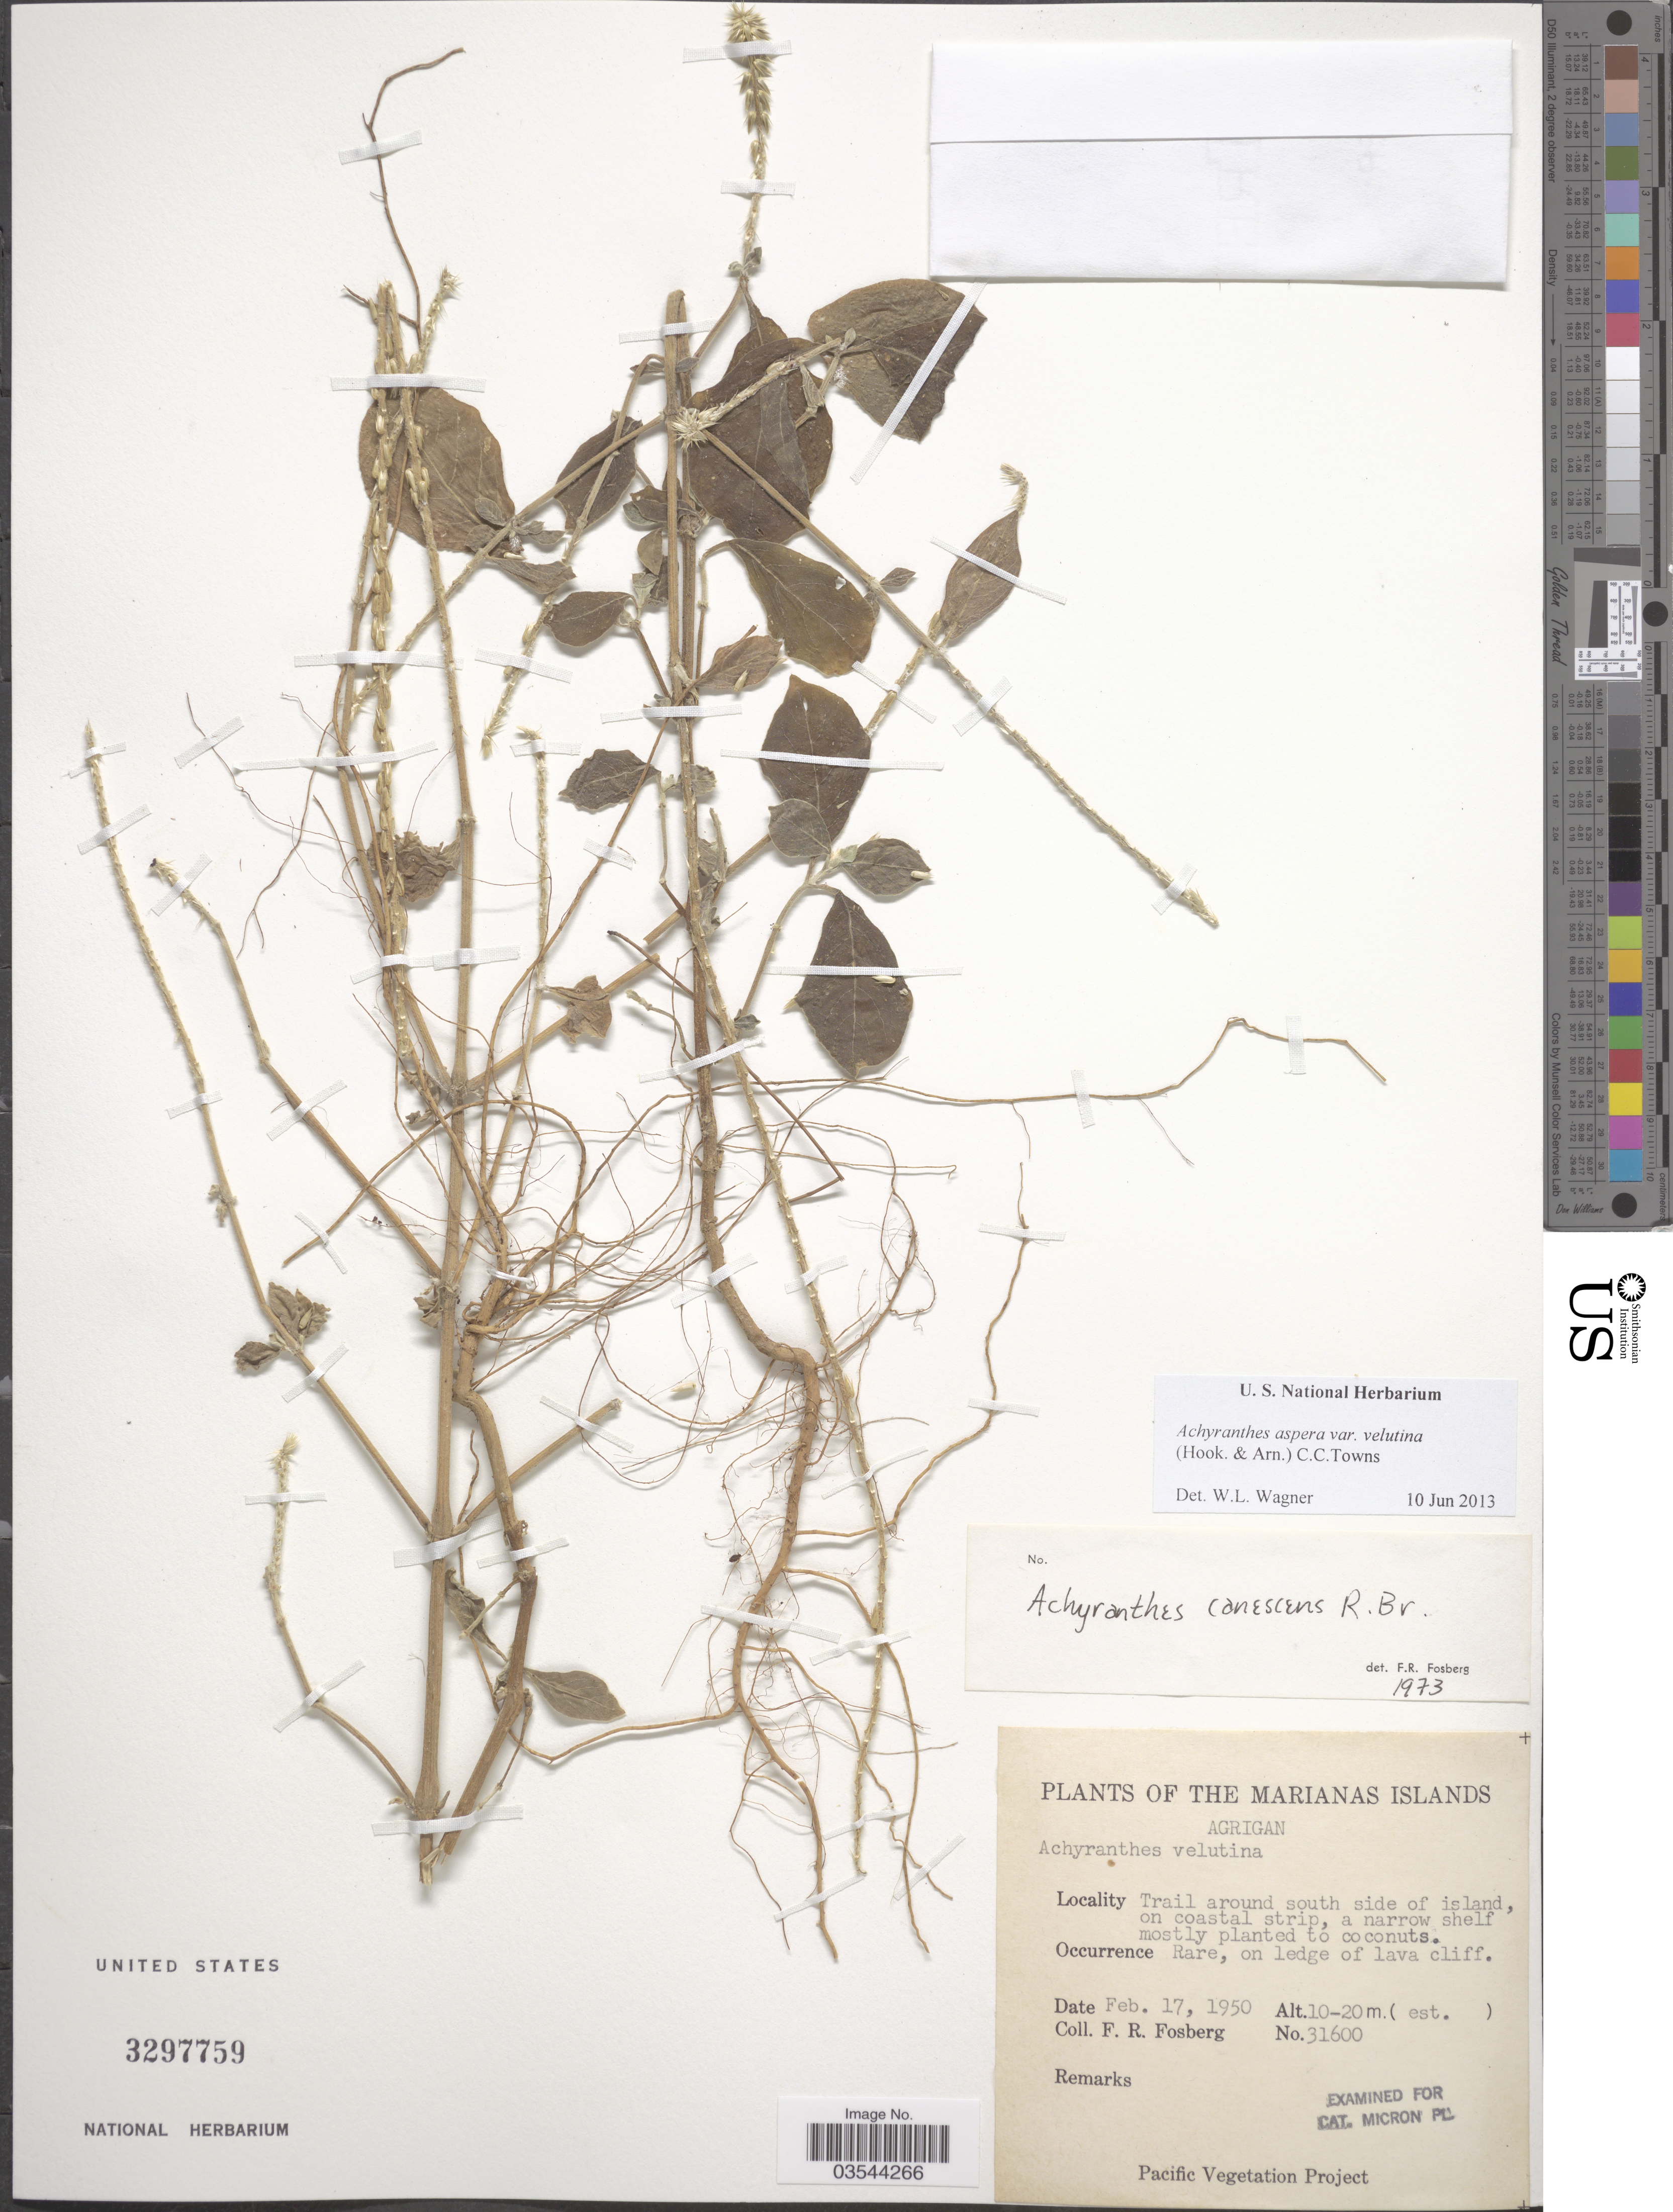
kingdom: Plantae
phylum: Tracheophyta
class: Magnoliopsida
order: Caryophyllales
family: Amaranthaceae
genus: Achyranthes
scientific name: Achyranthes aspera var. velutina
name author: (Hook. & Arn.) C. C. Towns.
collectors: F. R. Fosberg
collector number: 31600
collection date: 1950-02-17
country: Northern Mariana Islands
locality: The Marianas Islands. Agrigan. Trail around south side of island, on coastal strip.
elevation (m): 10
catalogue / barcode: US 3297759